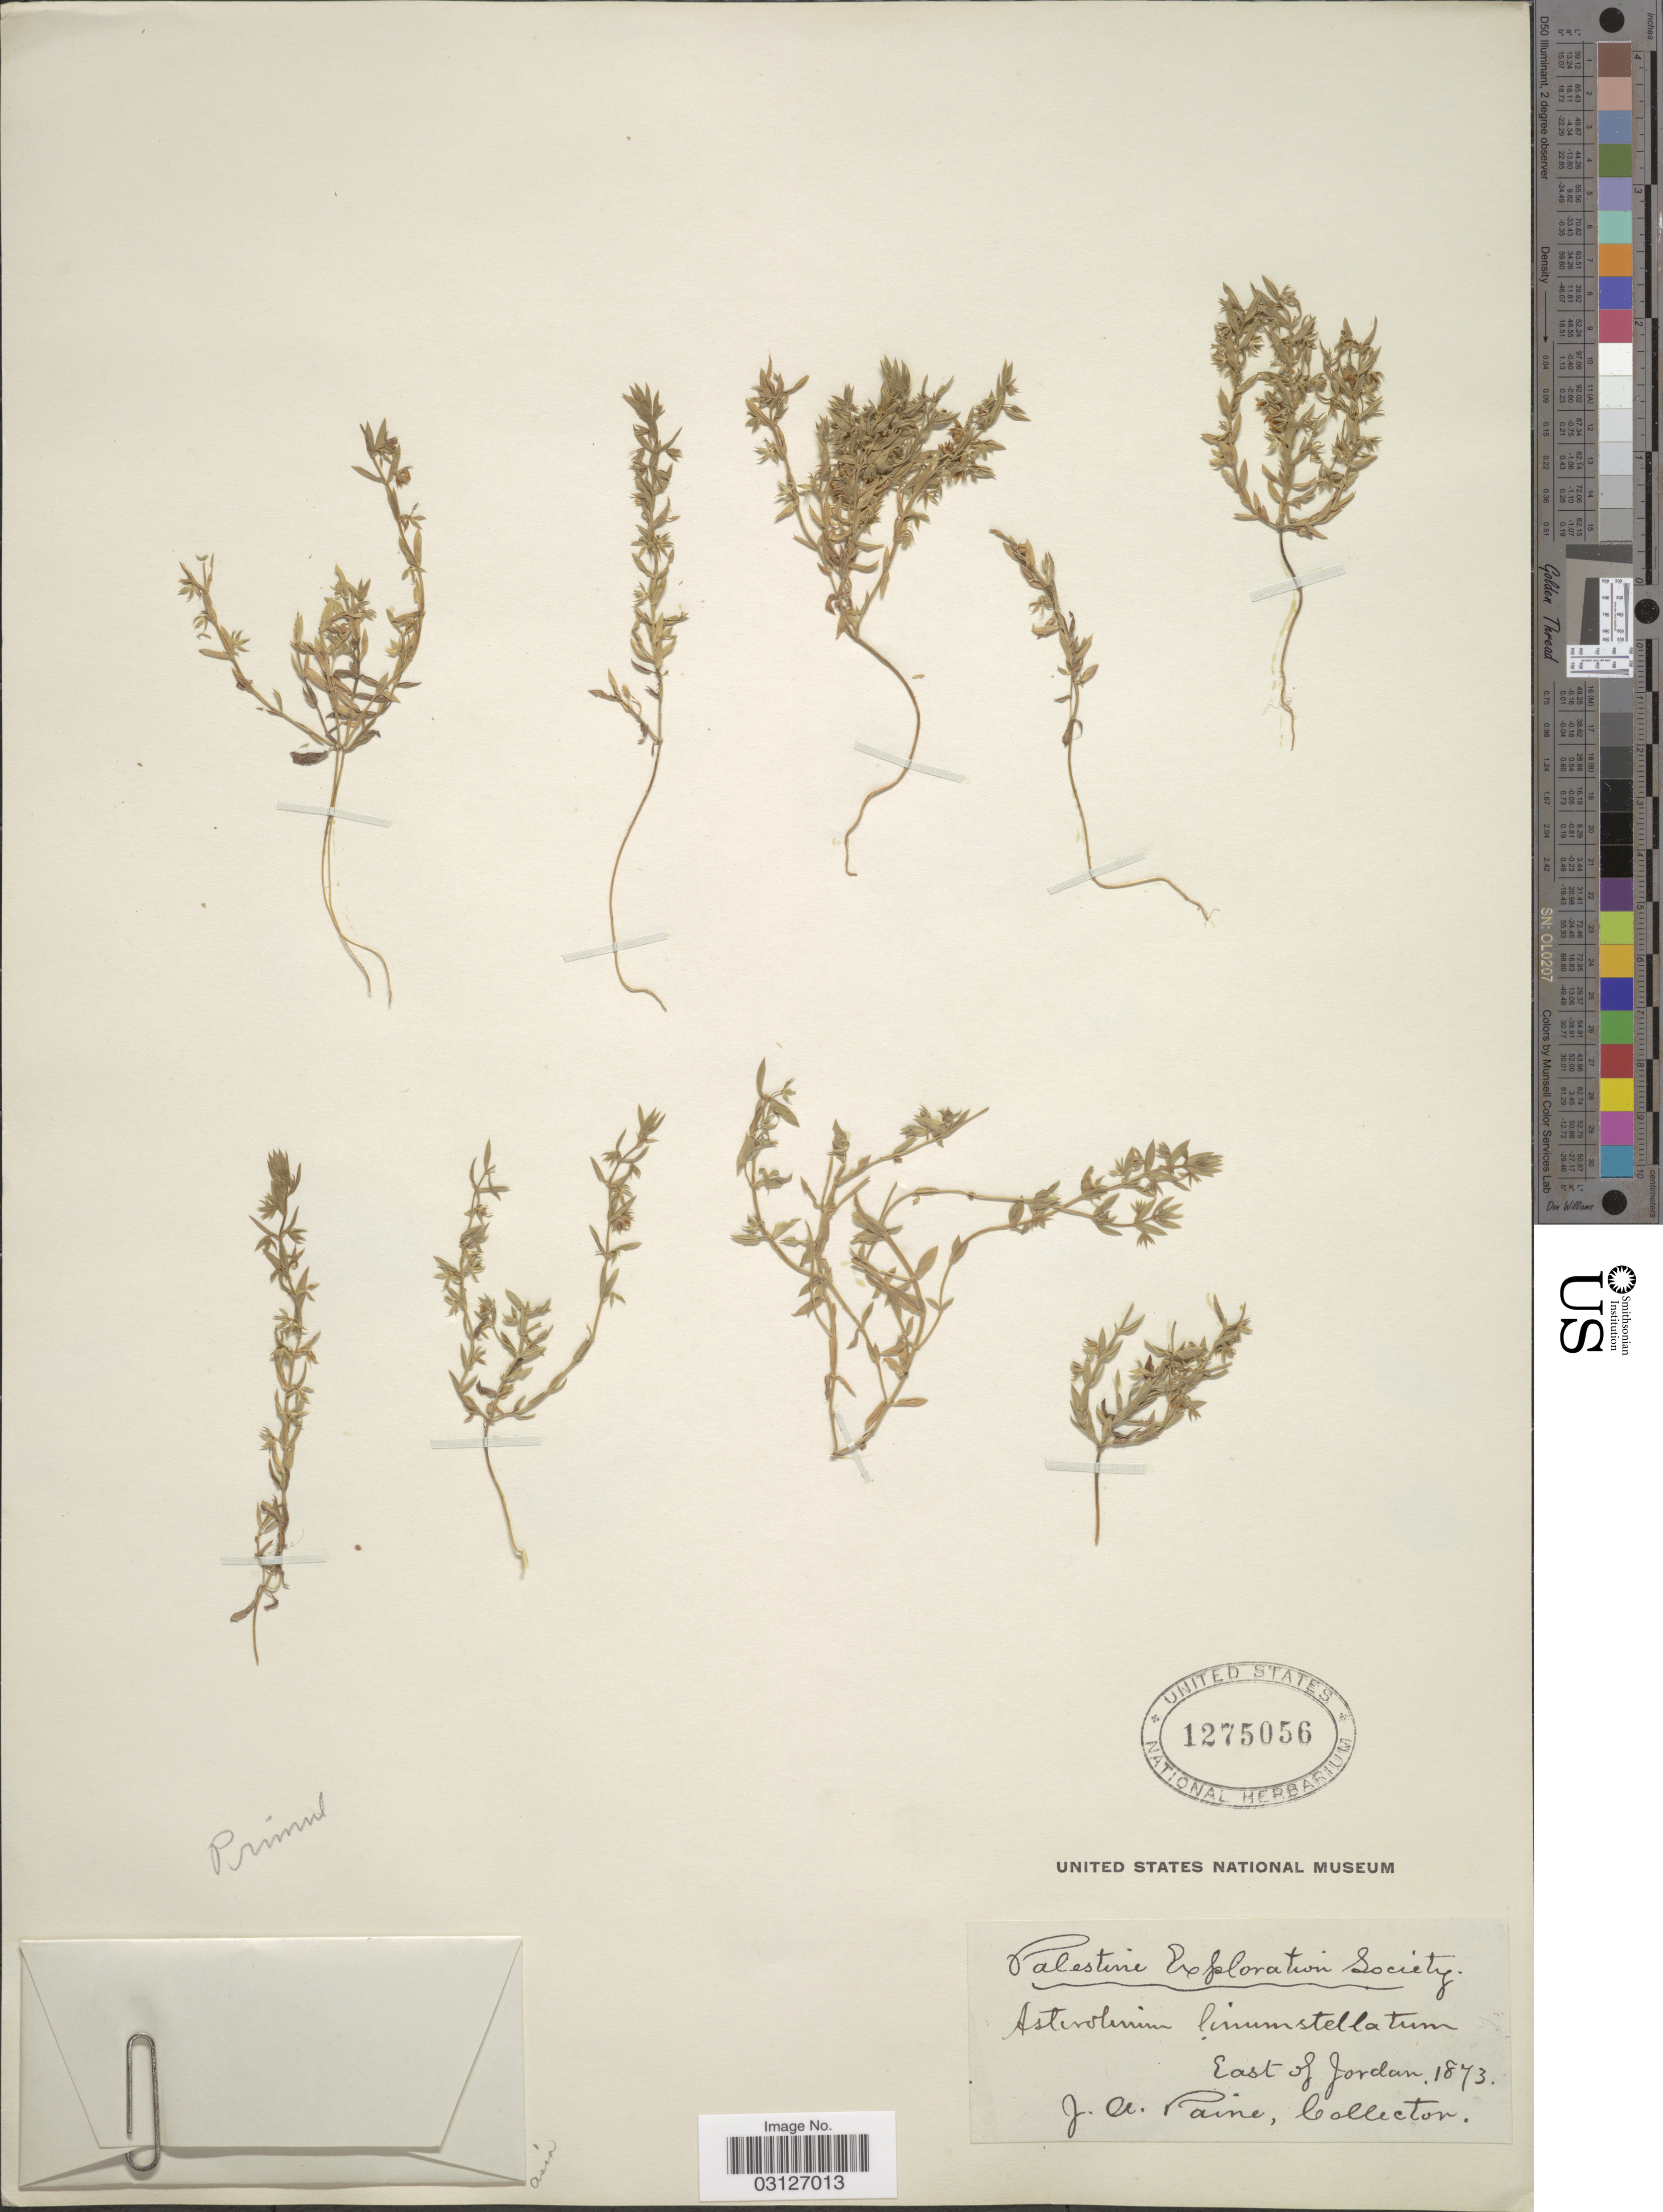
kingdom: Plantae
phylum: Tracheophyta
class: Magnoliopsida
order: Ericales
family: Primulaceae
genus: Asterolinon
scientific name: Asterolinon linum-stellatum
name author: (L.) Duby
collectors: J. A. Paine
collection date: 1873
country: Jordan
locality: East of Jordan.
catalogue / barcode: US 1275056